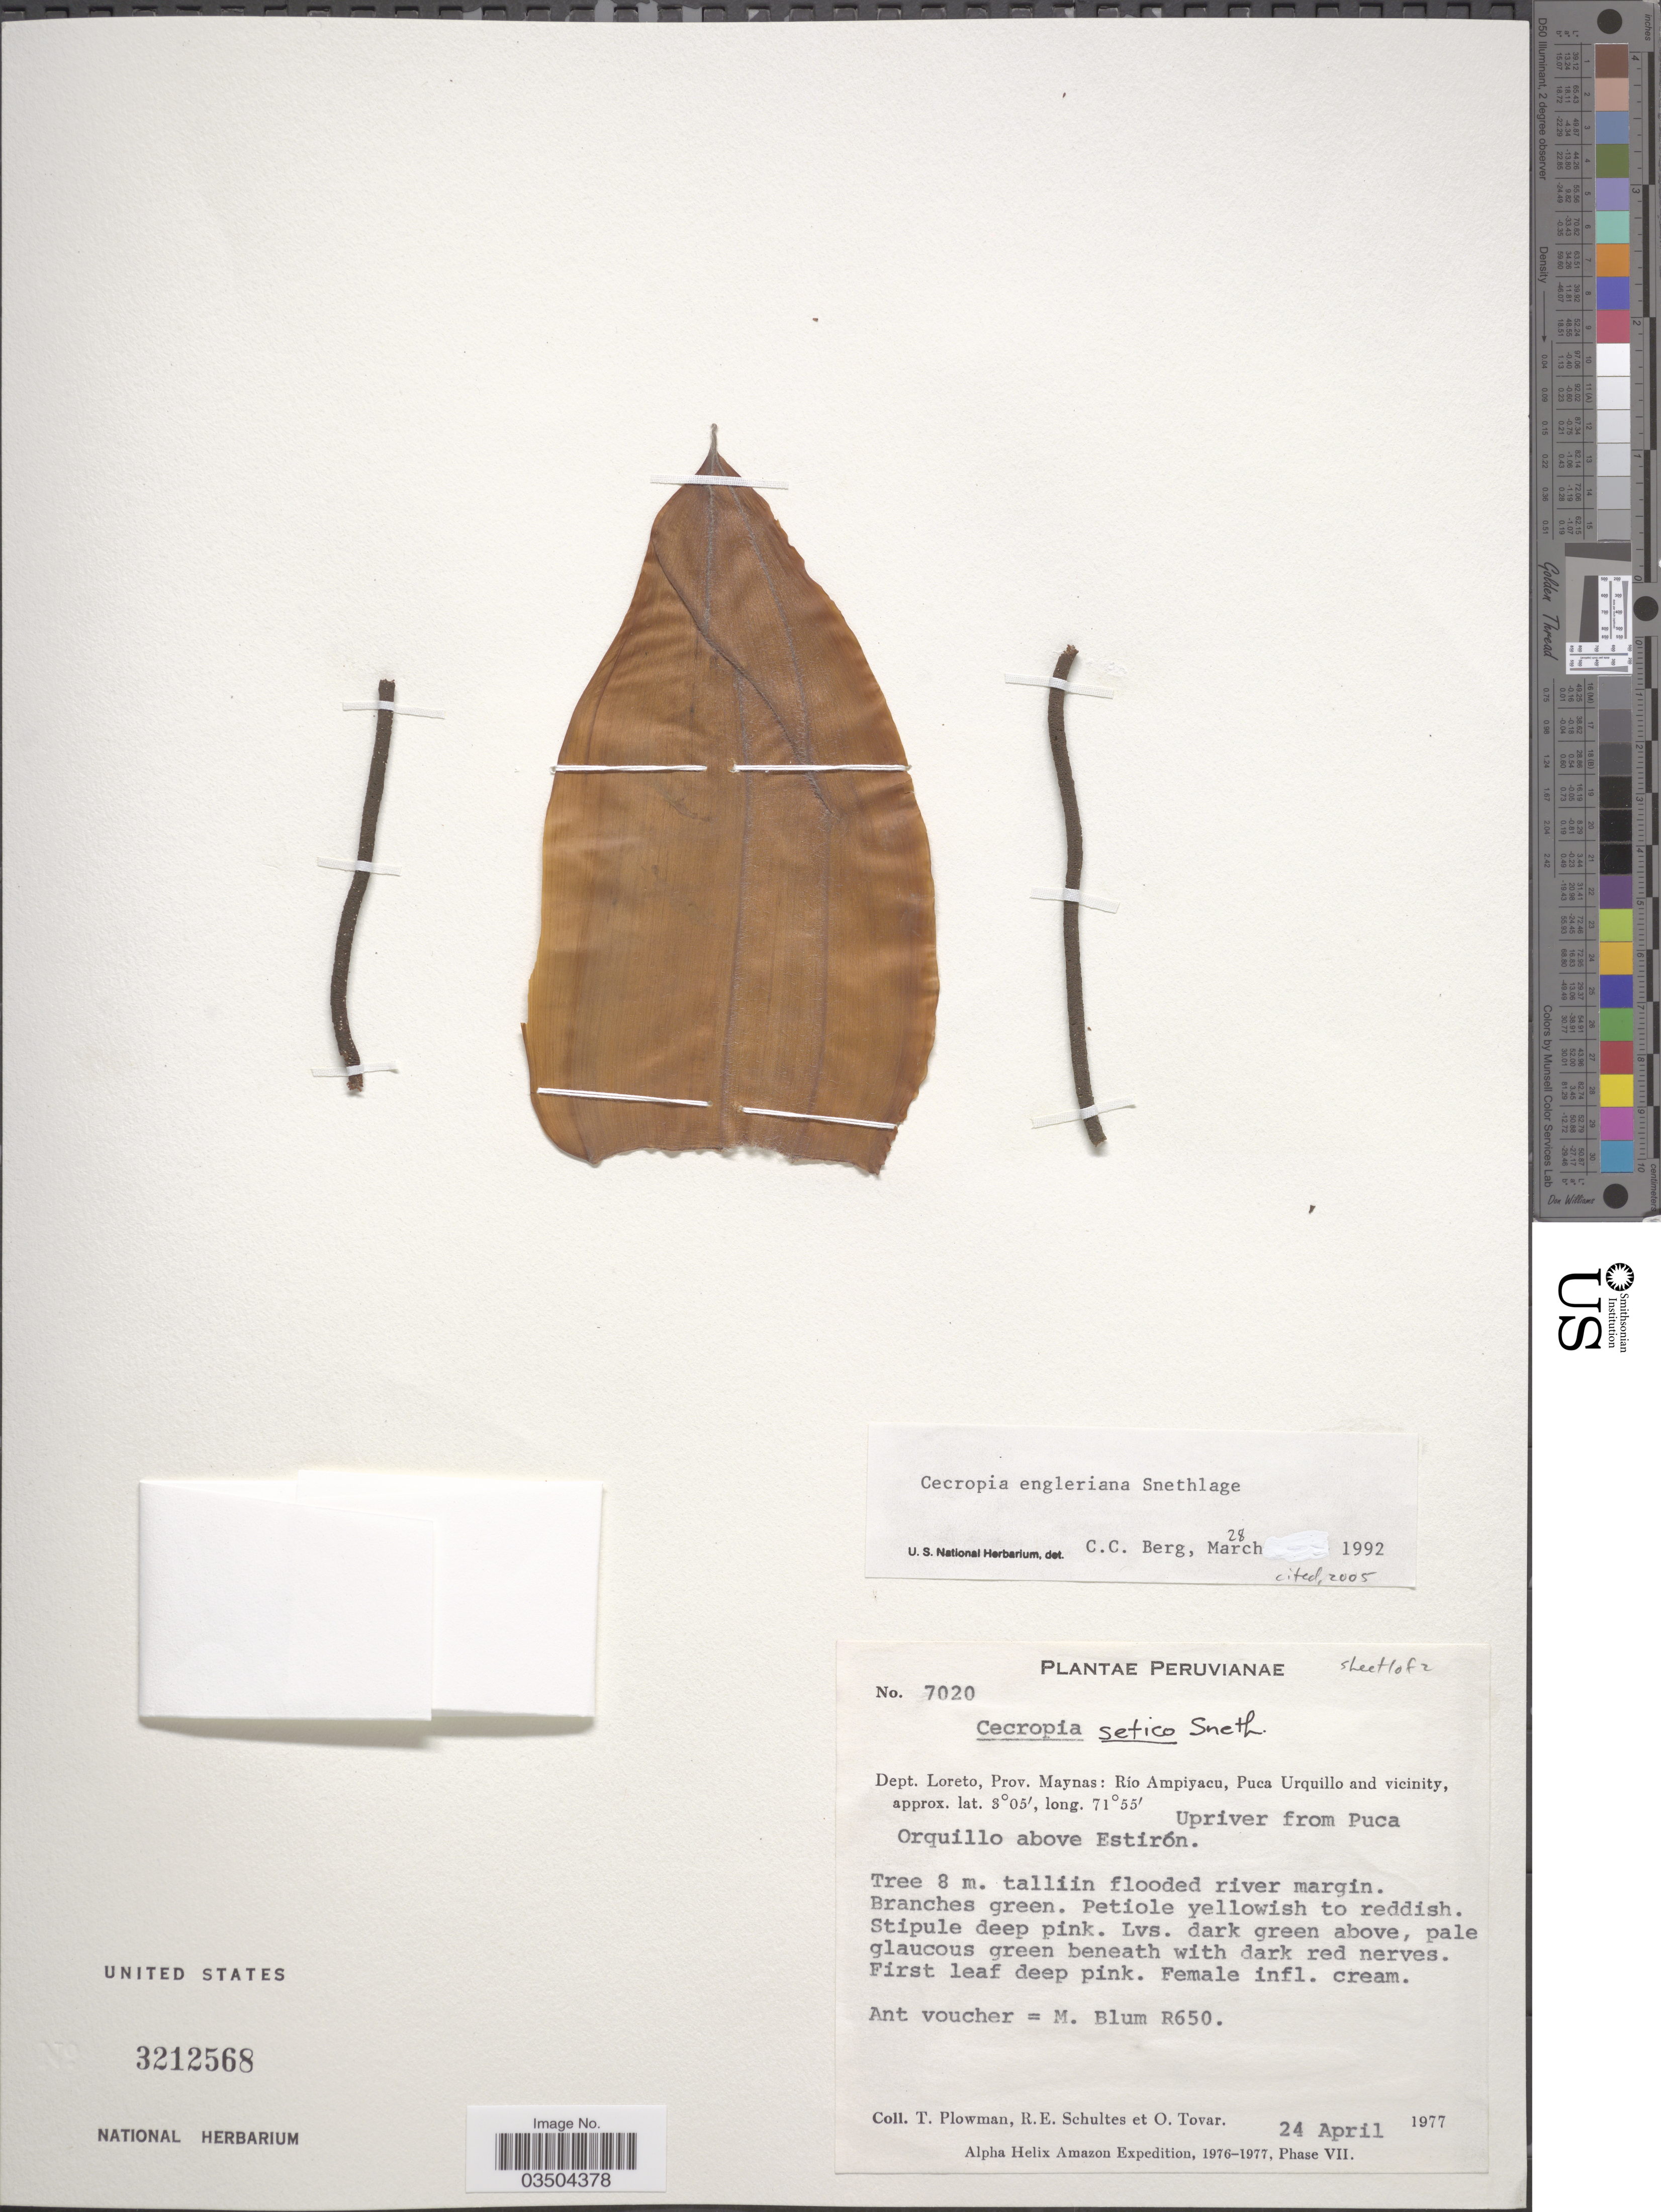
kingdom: Plantae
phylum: Tracheophyta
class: Magnoliopsida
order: Rosales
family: Urticaceae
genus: Cecropia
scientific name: Cecropia engleriana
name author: Snethl.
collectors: T. Plowman, R. E. Schultes & Ó. Tovar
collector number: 7020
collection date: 1977-04-24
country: Peru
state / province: Loreto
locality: Dept. Loreto, Prov. Maynas: Río Ampiyacu, Puca Urquillo and vicinity. Upriver from Puca. Orquillo above Estirón.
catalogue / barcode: US 3212568